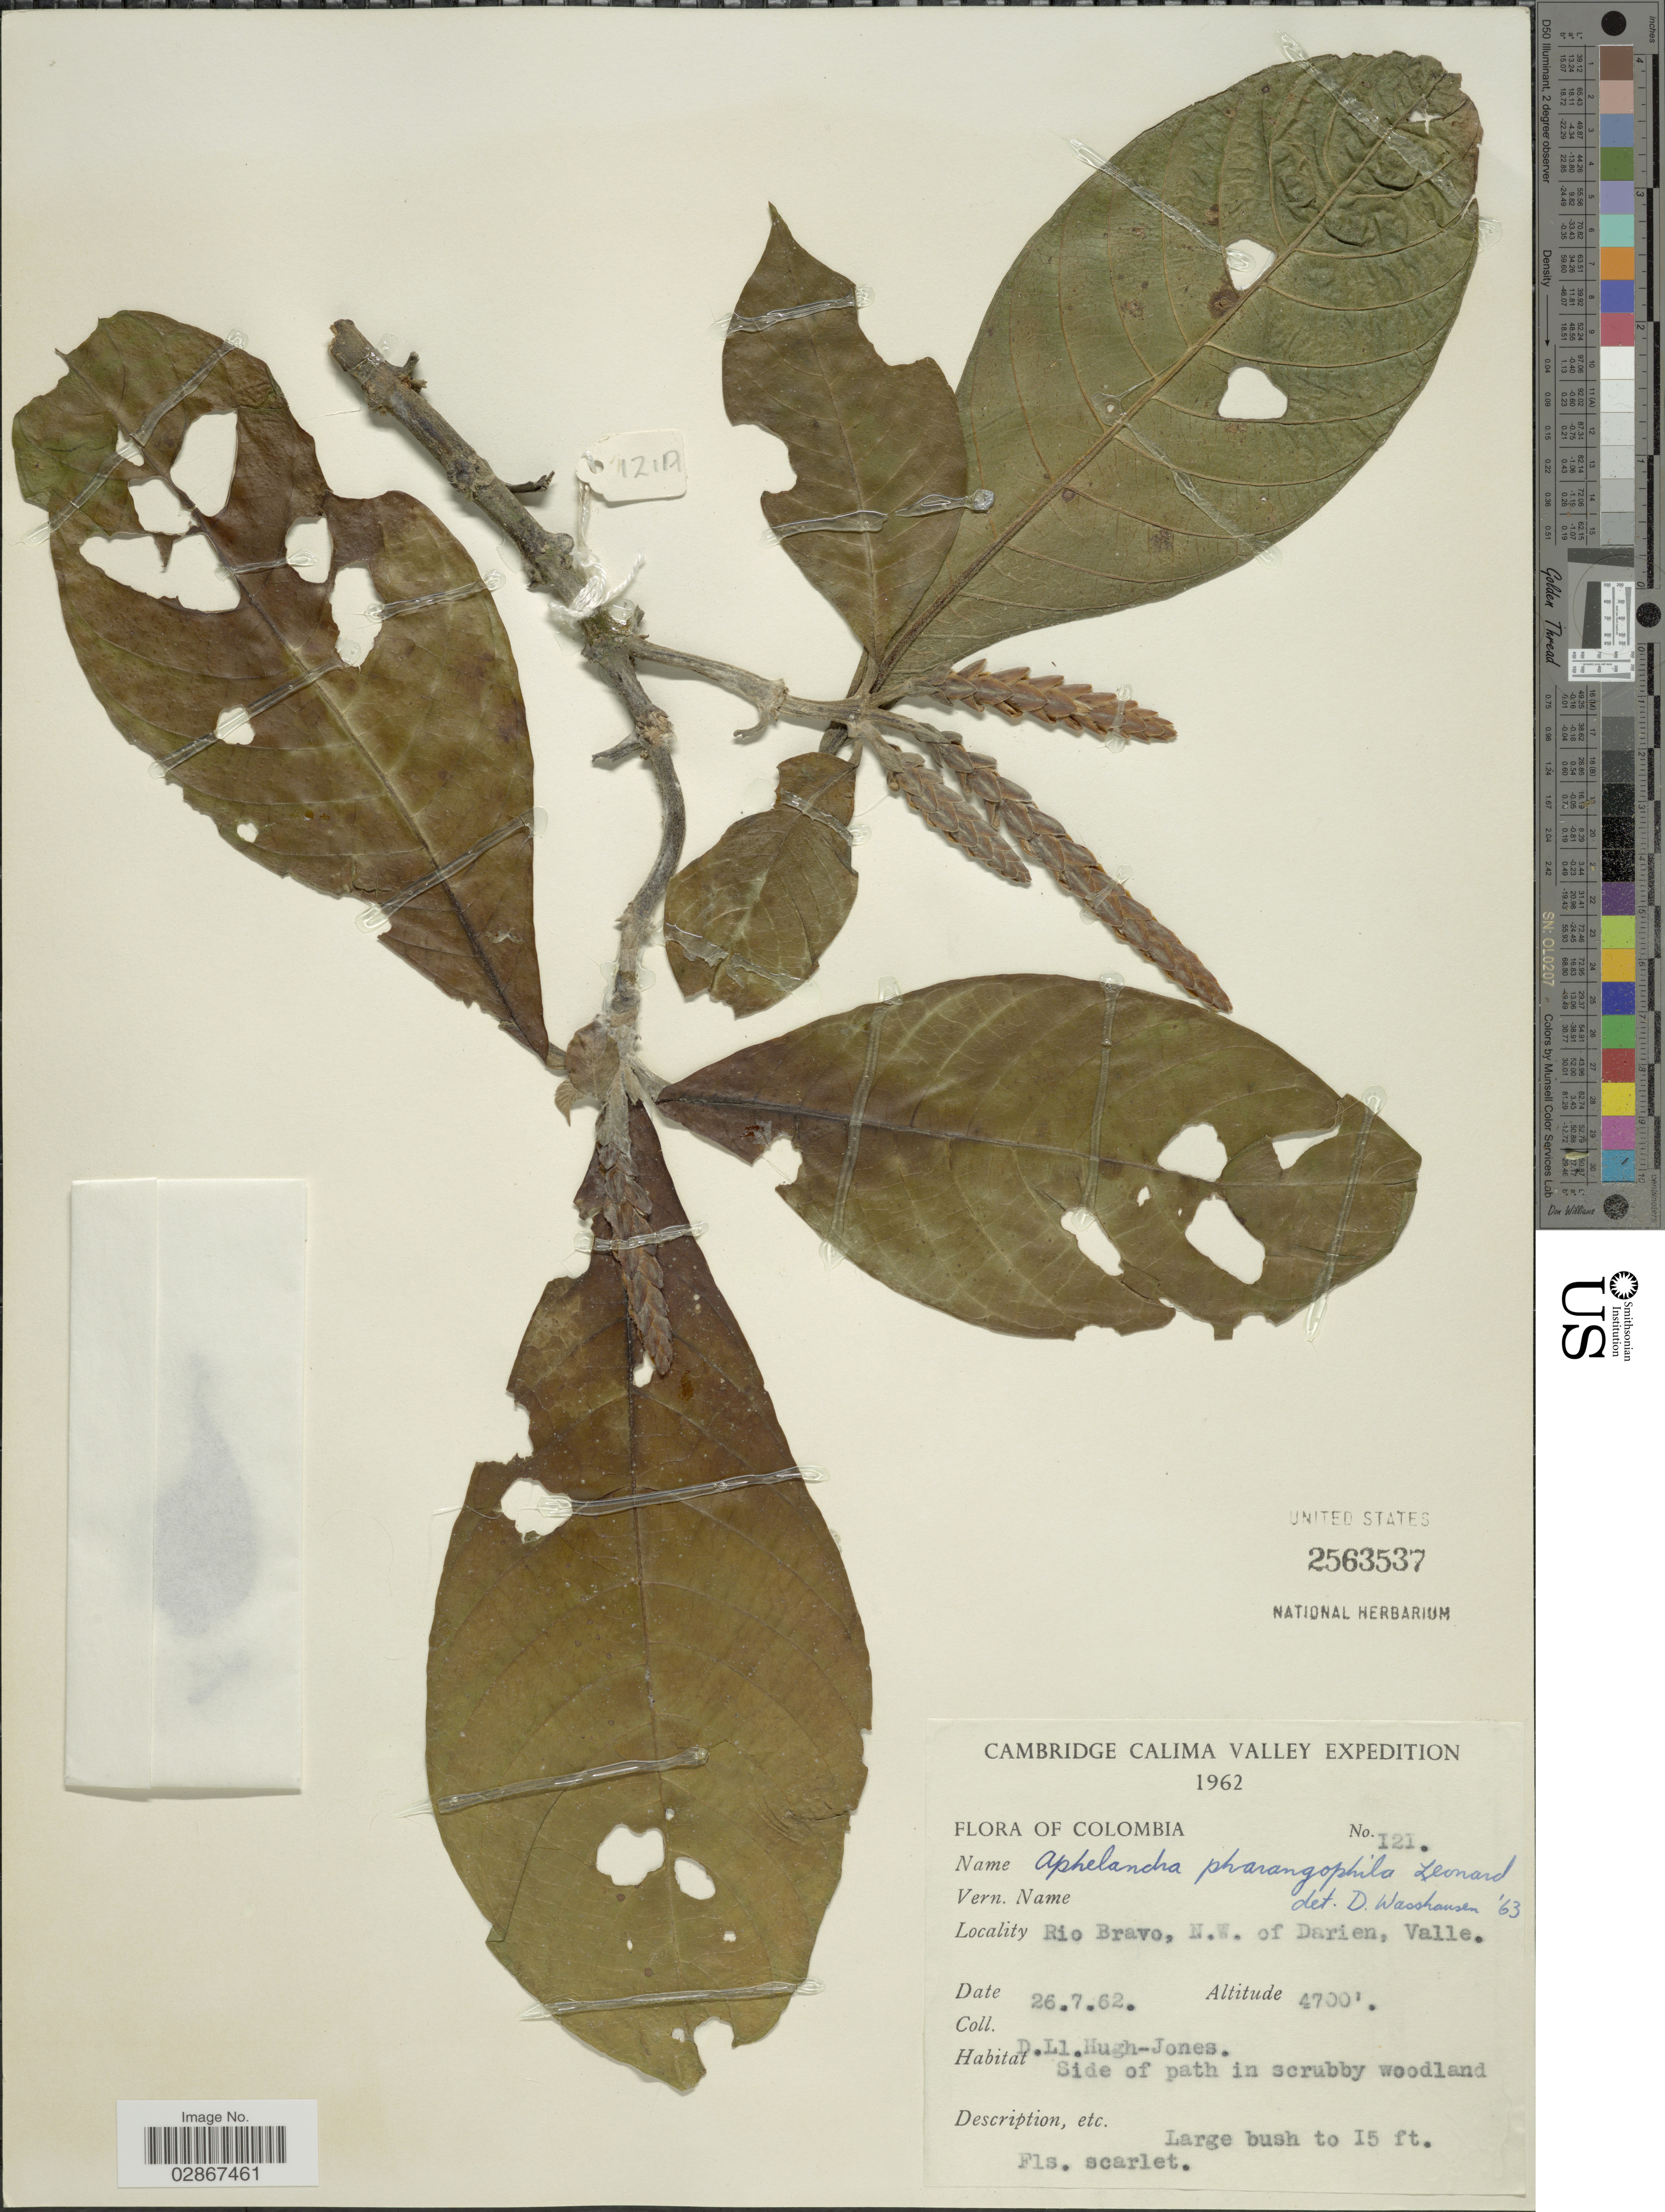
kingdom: Plantae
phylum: Tracheophyta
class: Magnoliopsida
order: Lamiales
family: Acanthaceae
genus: Aphelandra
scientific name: Aphelandra pharangophila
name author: Leonard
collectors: D. Hugh-Jones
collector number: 121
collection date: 1962-07-26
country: Colombia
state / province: Valle del Cauca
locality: Cambridge Calima Valley. Rio Bravo, N.W. of Darien, Valle.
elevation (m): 1433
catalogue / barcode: US 2563537